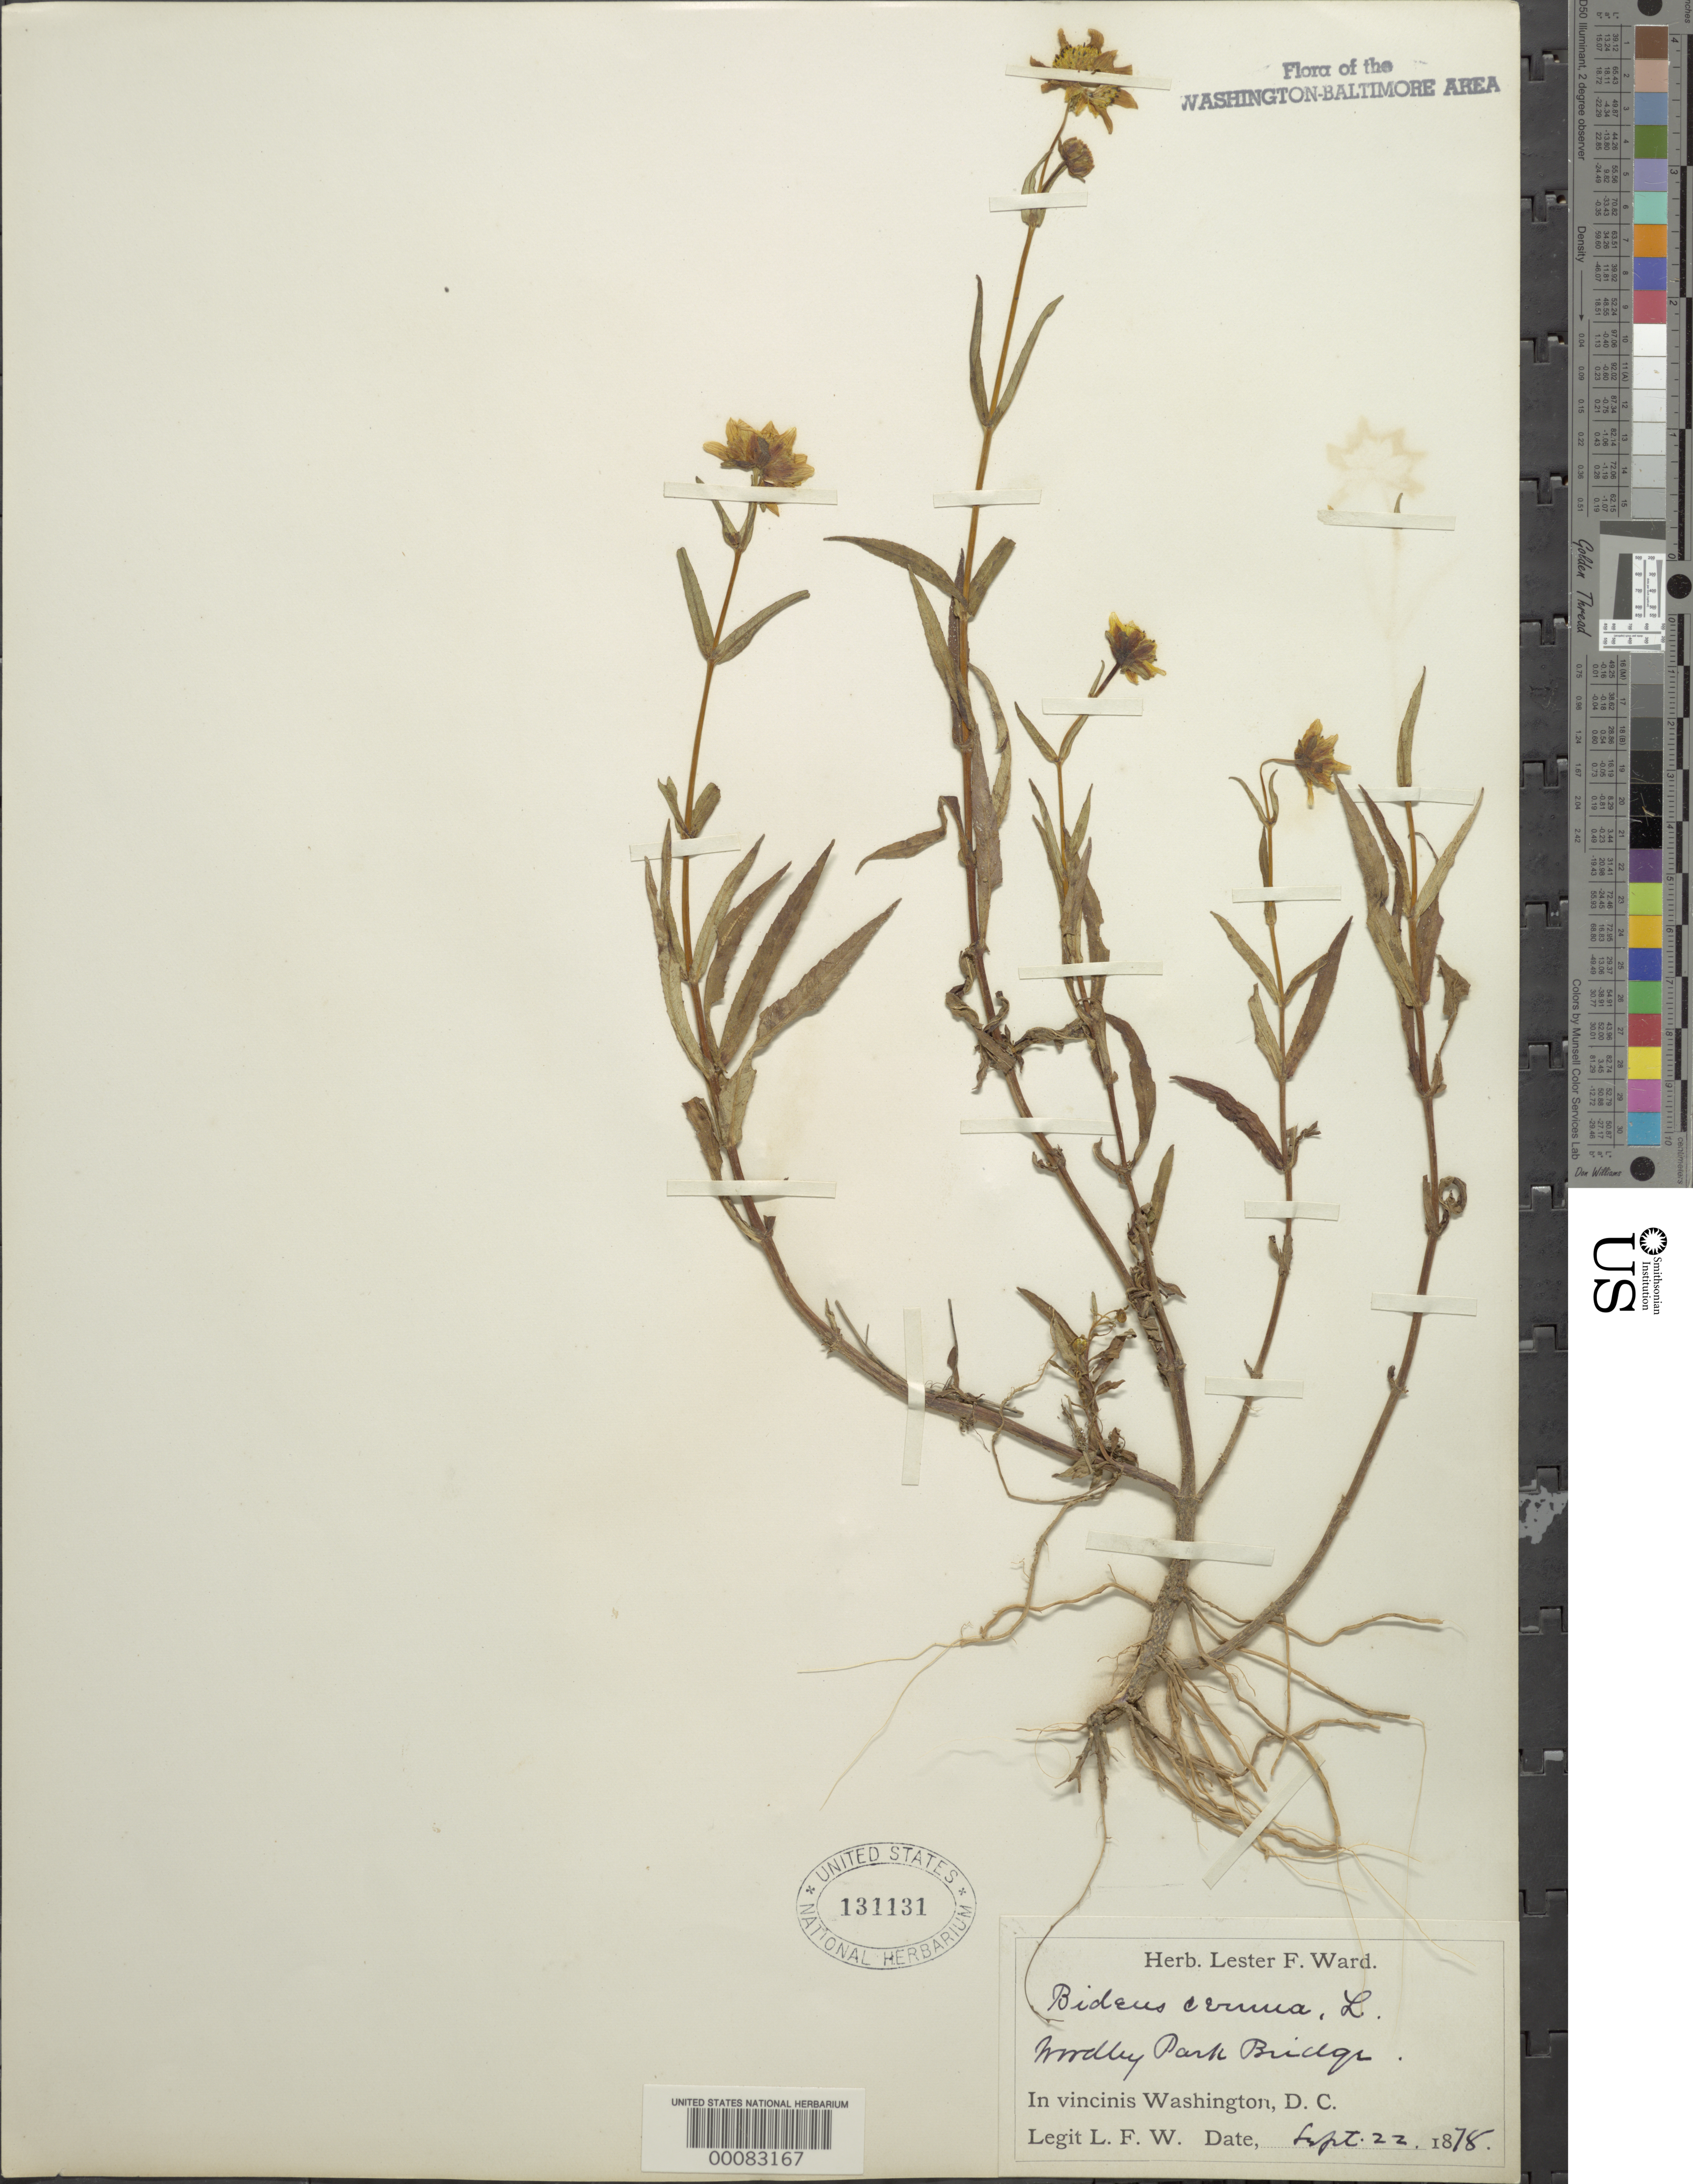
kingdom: Plantae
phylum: Tracheophyta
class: Magnoliopsida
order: Asterales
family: Asteraceae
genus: Bidens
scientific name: Bidens cernua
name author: L.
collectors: L. F. Ward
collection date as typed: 22 Sep 1878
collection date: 1878-09-22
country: United States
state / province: District of Columbia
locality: Woodley Park Bridge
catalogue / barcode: US 131131